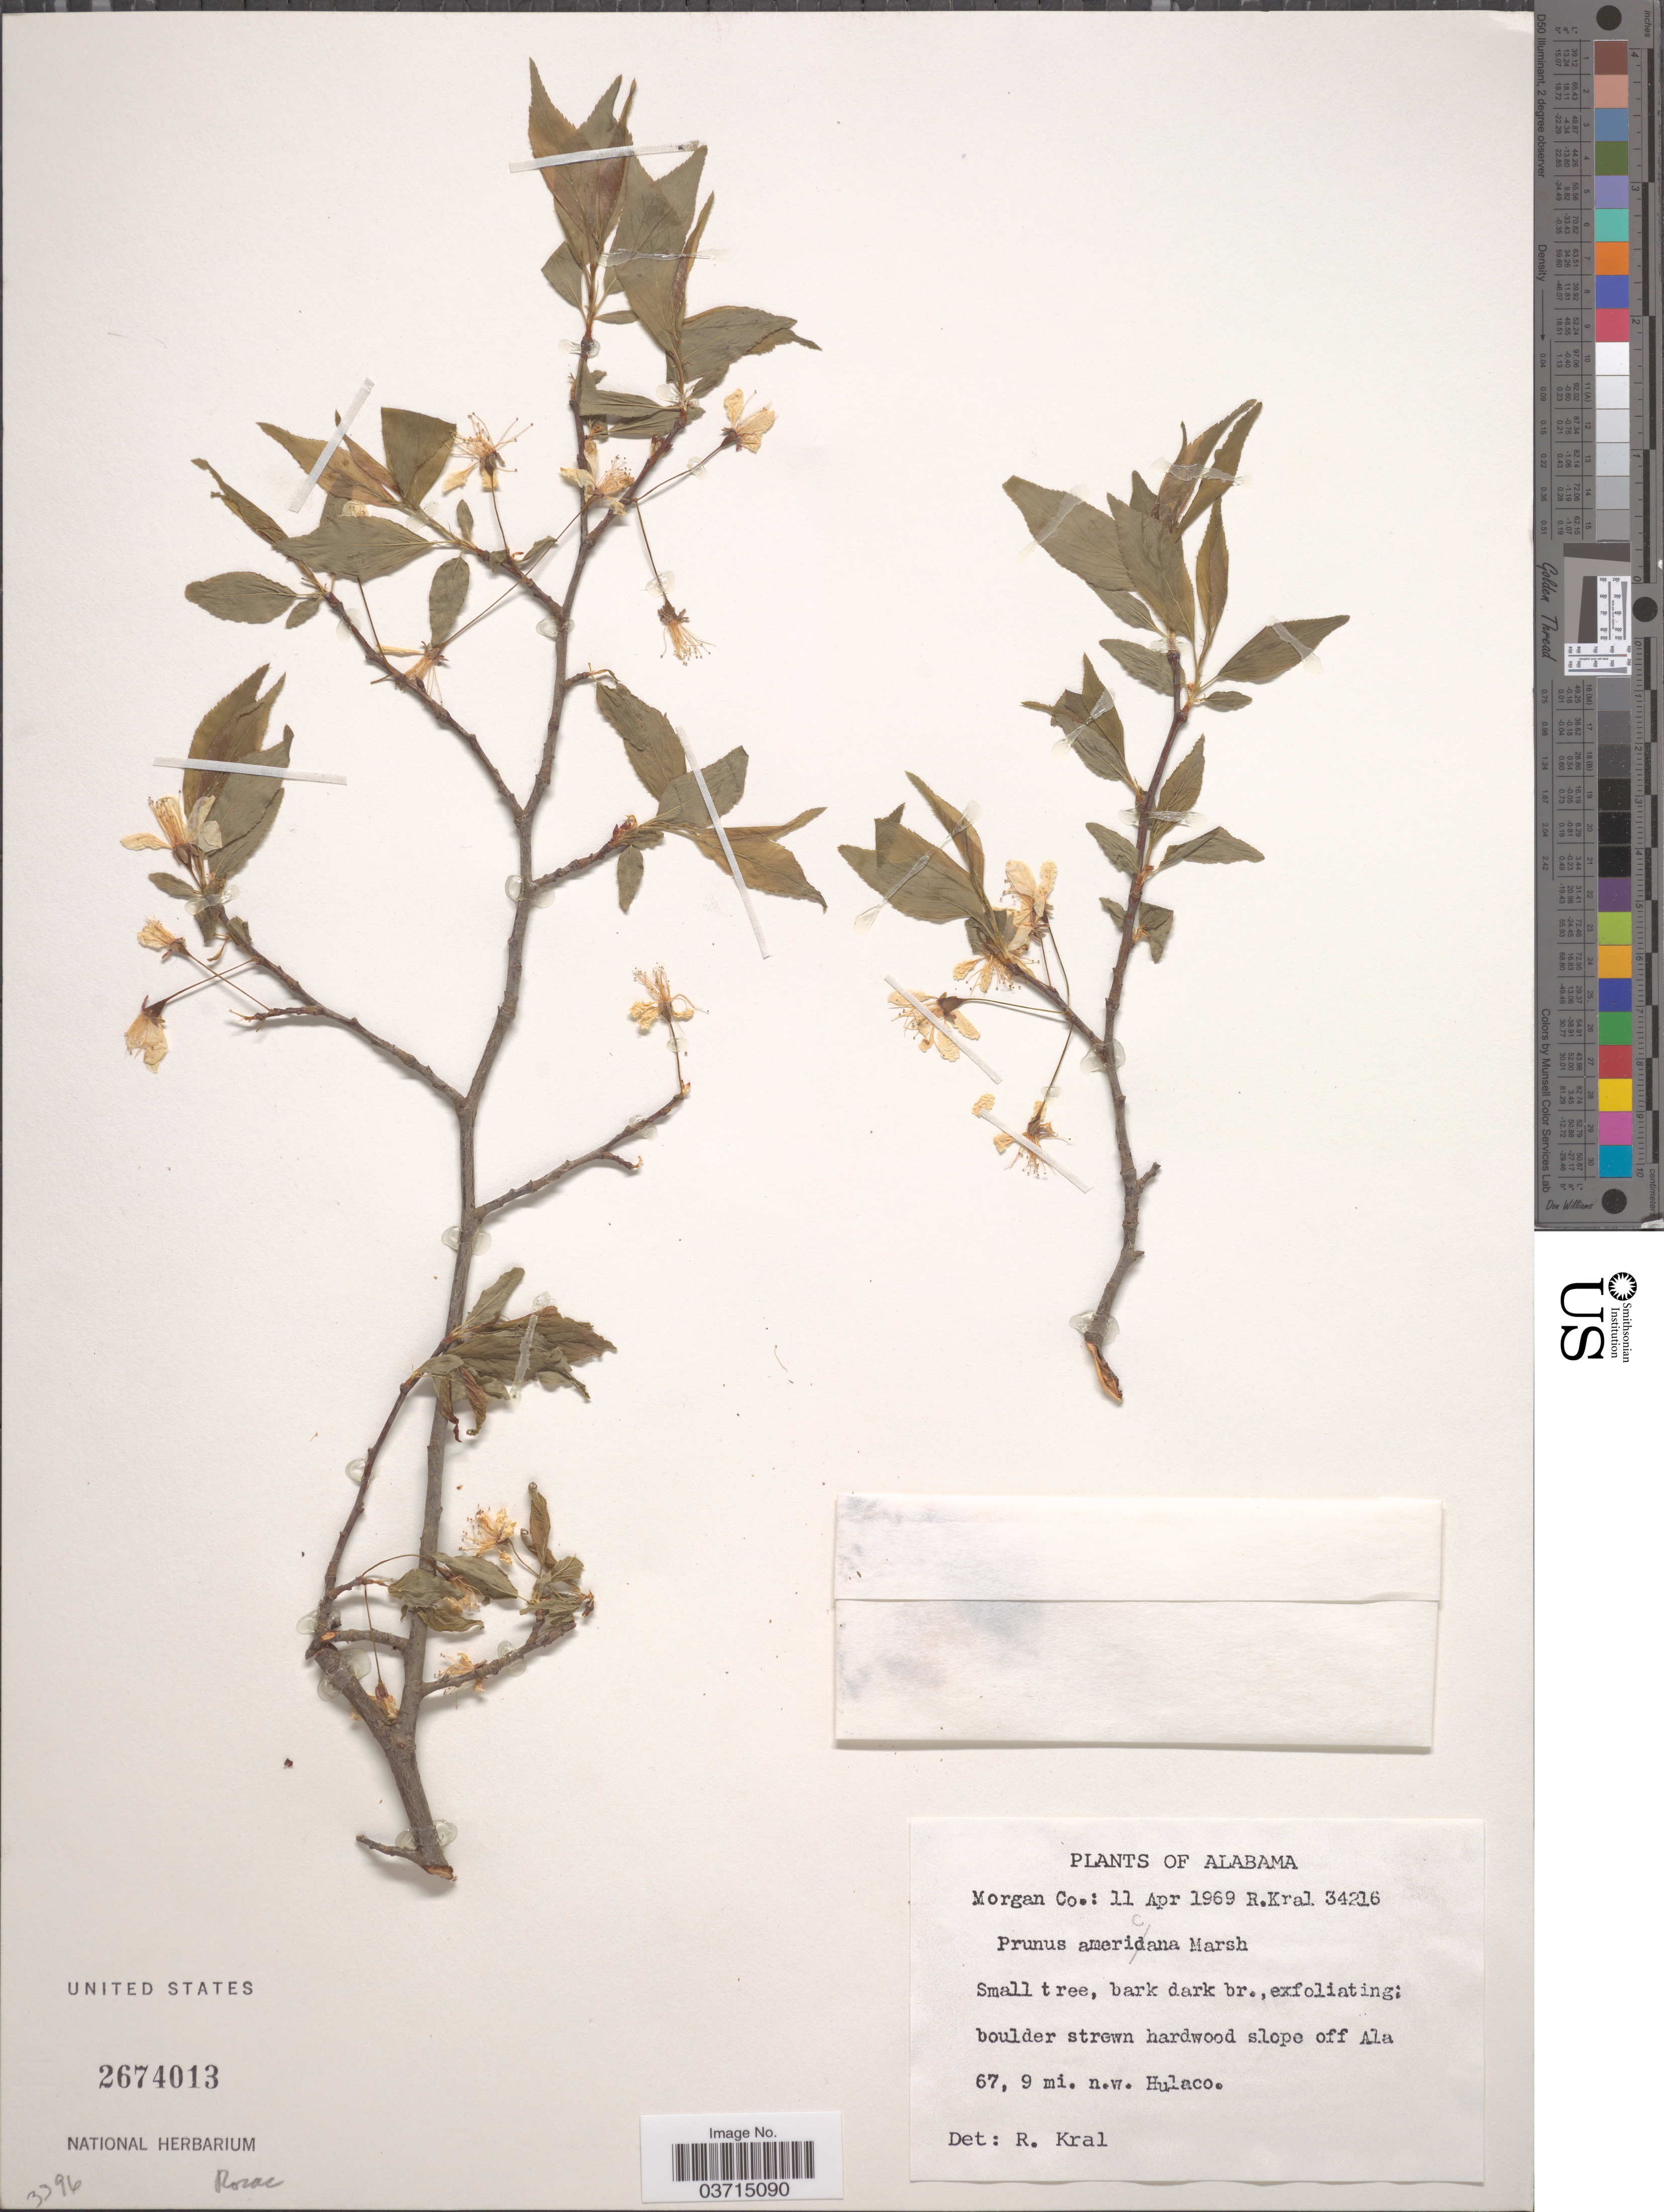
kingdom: Plantae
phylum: Tracheophyta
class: Magnoliopsida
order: Rosales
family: Rosaceae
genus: Prunus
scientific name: Prunus americana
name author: Marshall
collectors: R. Kral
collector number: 34216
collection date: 1969-04-11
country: United States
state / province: Alabama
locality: Morgan Co. Boulder strewn hardwood slope off Ala 67, 9 mi. n.w. Hulaco.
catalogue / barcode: US 2674013